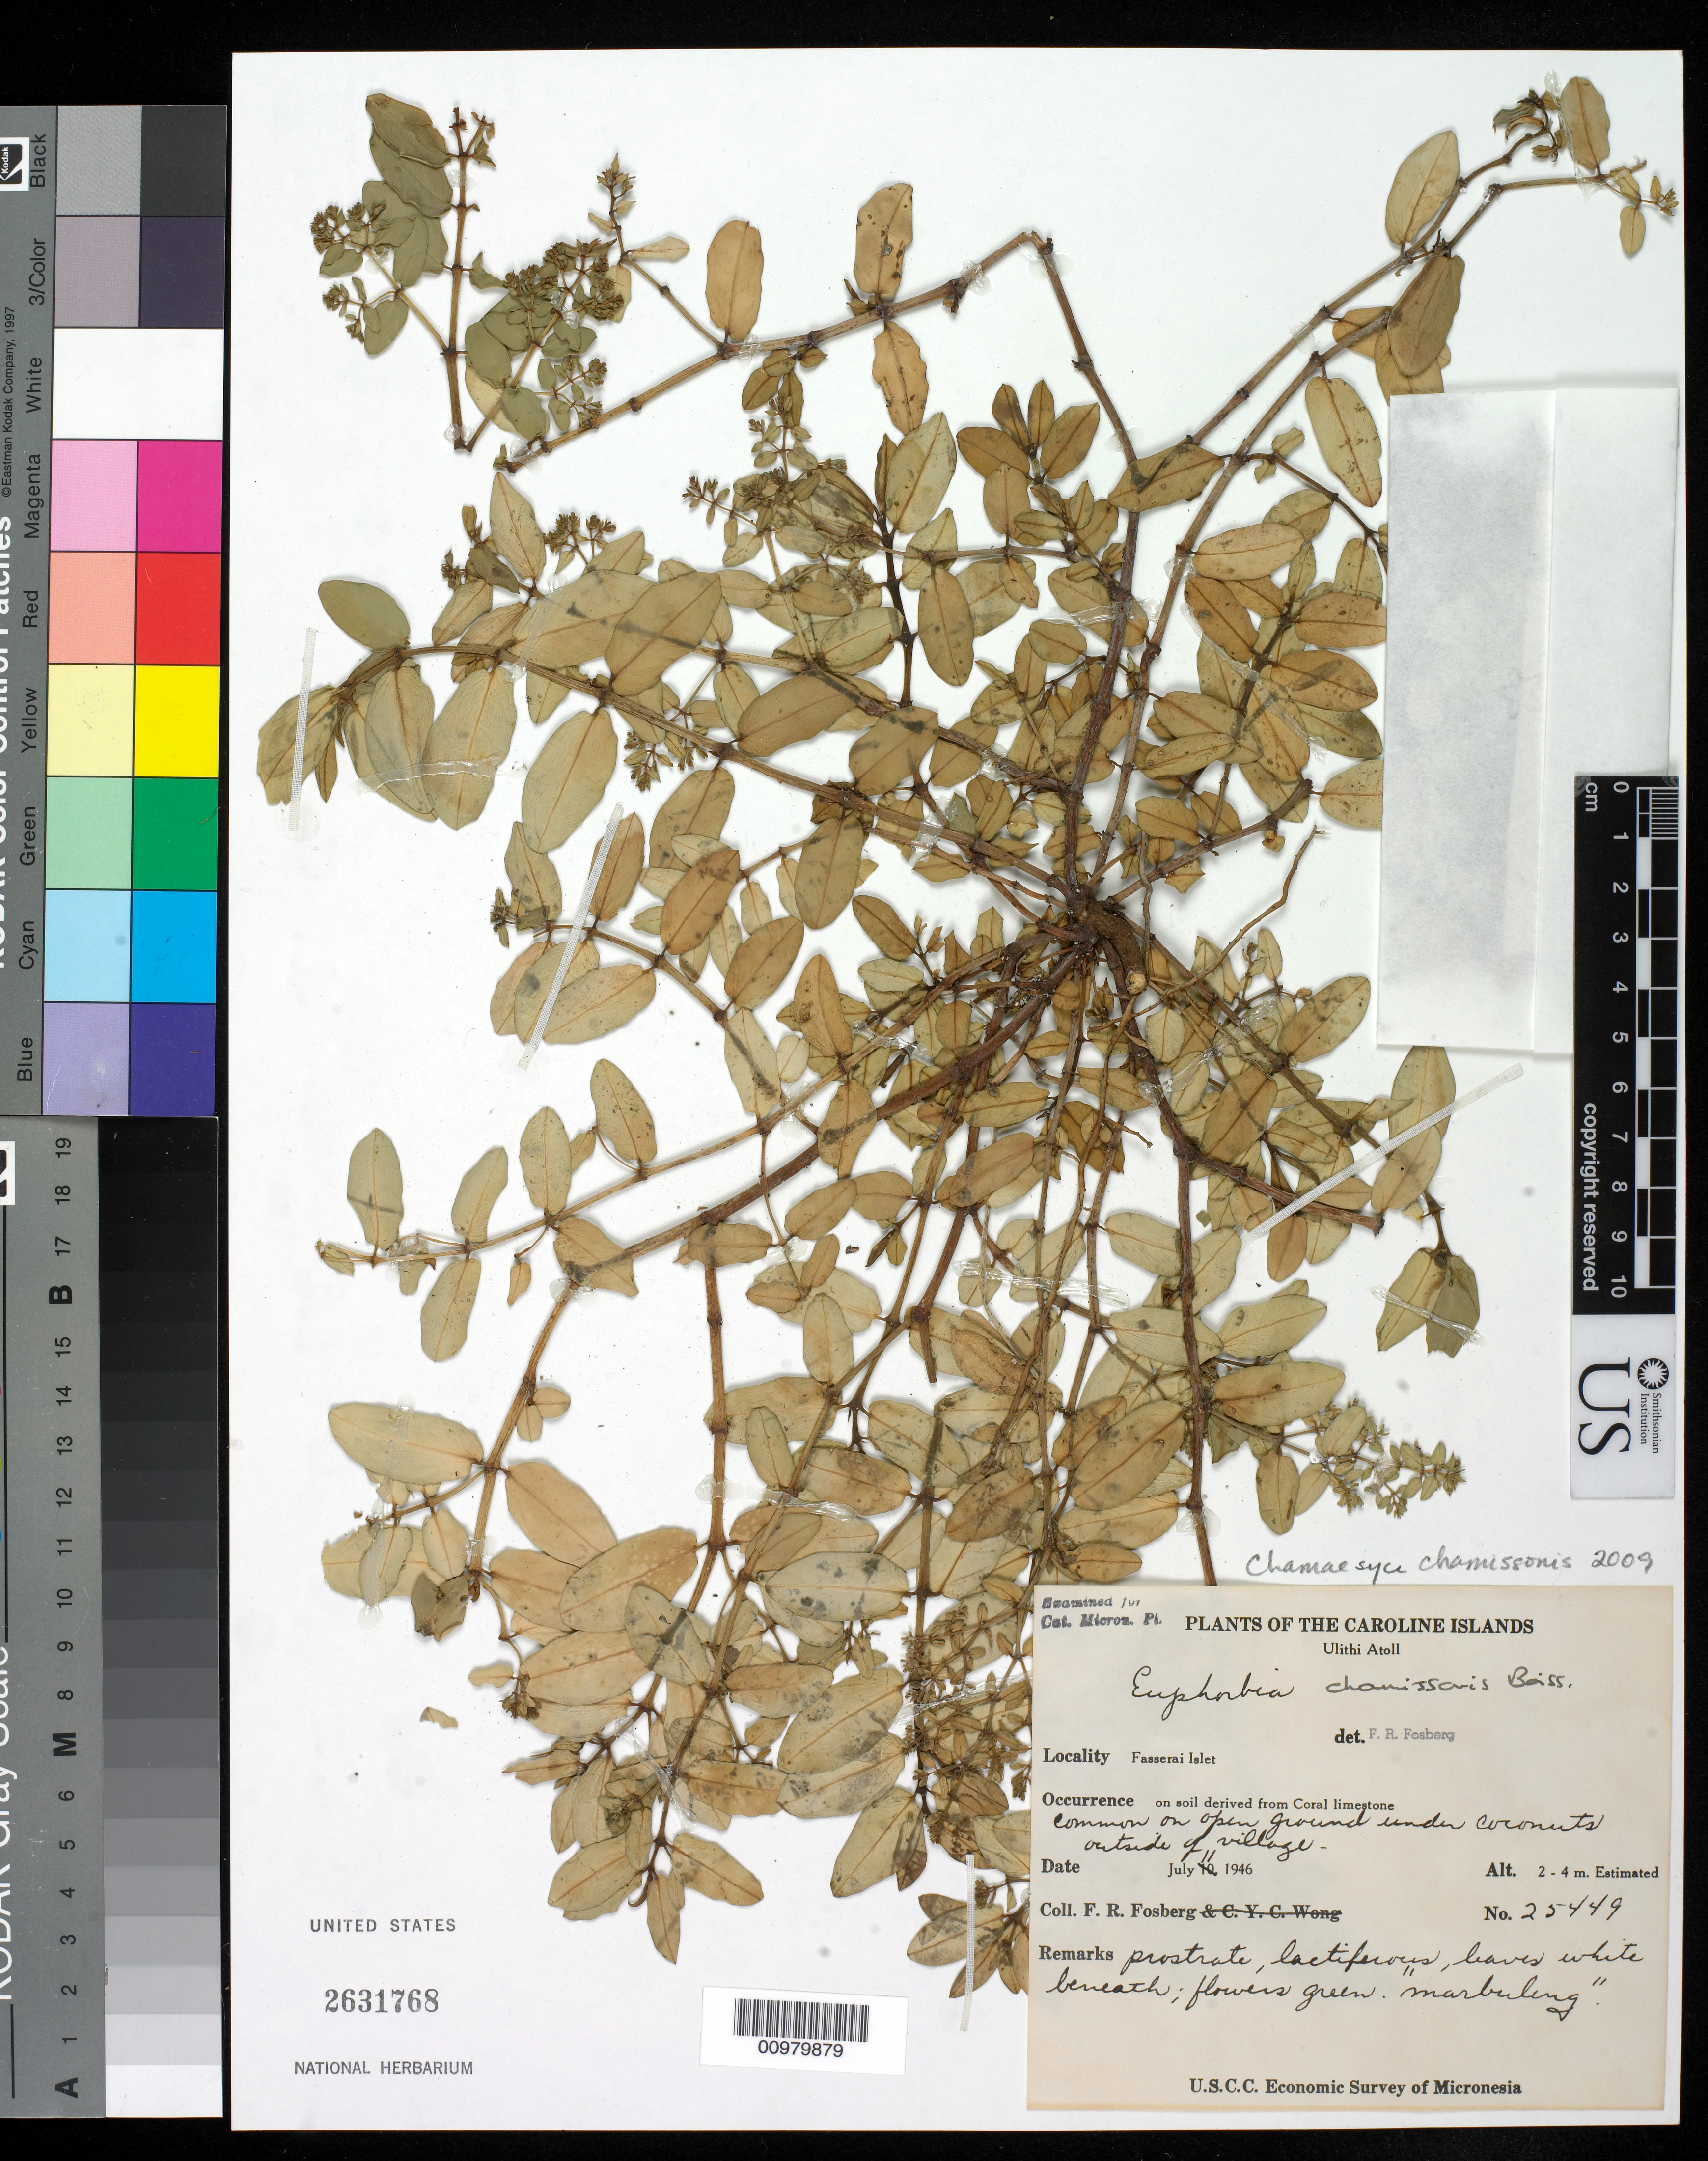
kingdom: Plantae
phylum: Tracheophyta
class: Magnoliopsida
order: Malpighiales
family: Euphorbiaceae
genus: Euphorbia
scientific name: Euphorbia chamissonis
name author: (Klotzsch ex Klotzsch & Garcke) Boiss.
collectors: F. R. Fosberg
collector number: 25449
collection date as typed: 11 Jul 1946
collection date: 1946-07-11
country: Micronesia, Federated States of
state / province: Yap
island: Ulithi Atoll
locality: Fasserai Islet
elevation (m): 2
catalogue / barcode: US 2631768